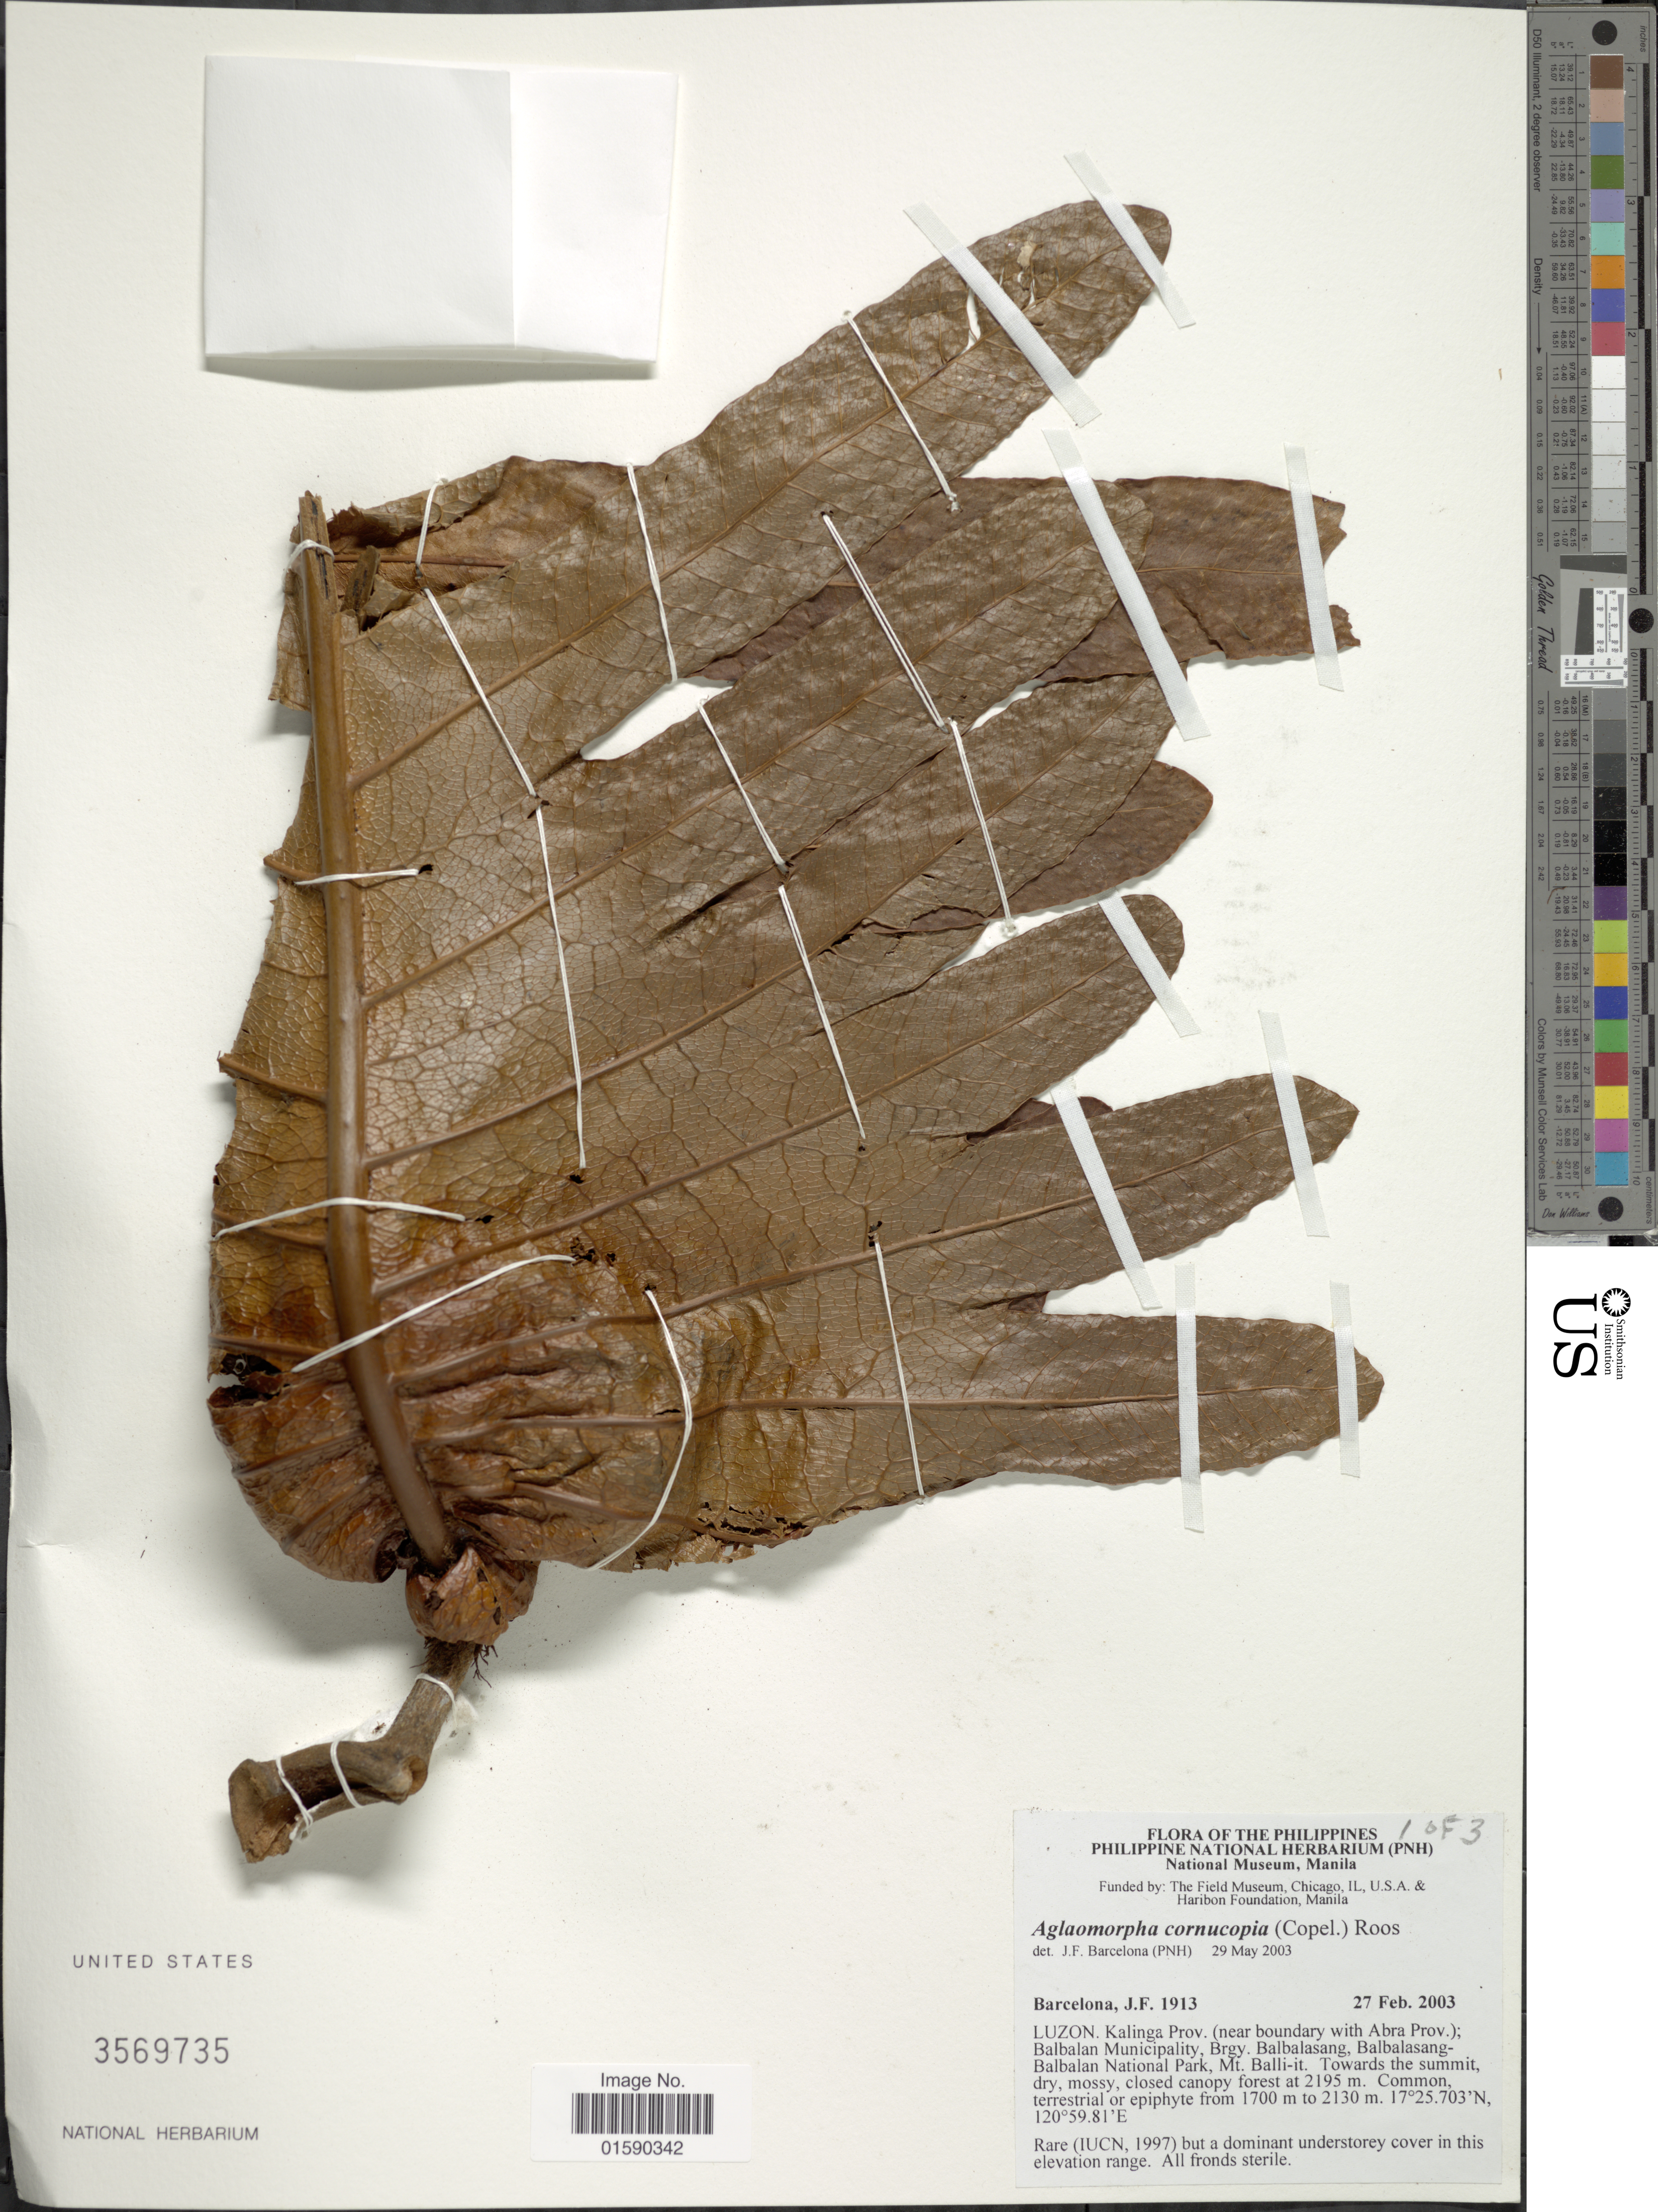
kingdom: Plantae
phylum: Tracheophyta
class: Polypodiopsida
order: Polypodiales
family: Polypodiaceae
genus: Aglaomorpha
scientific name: Aglaomorpha cornucopia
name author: (Copel.) M.C. Roos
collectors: J. F. Barcelona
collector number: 1913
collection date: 2003-02-27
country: Philippines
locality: Luzon, Kalinga Prov.(near boundary with Abra Prov.); Balban Municipality, Brgy. Balbalasang, Balbalasang-Balbalan National Park, Mt. Balli-it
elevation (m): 2195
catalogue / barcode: US 3569735